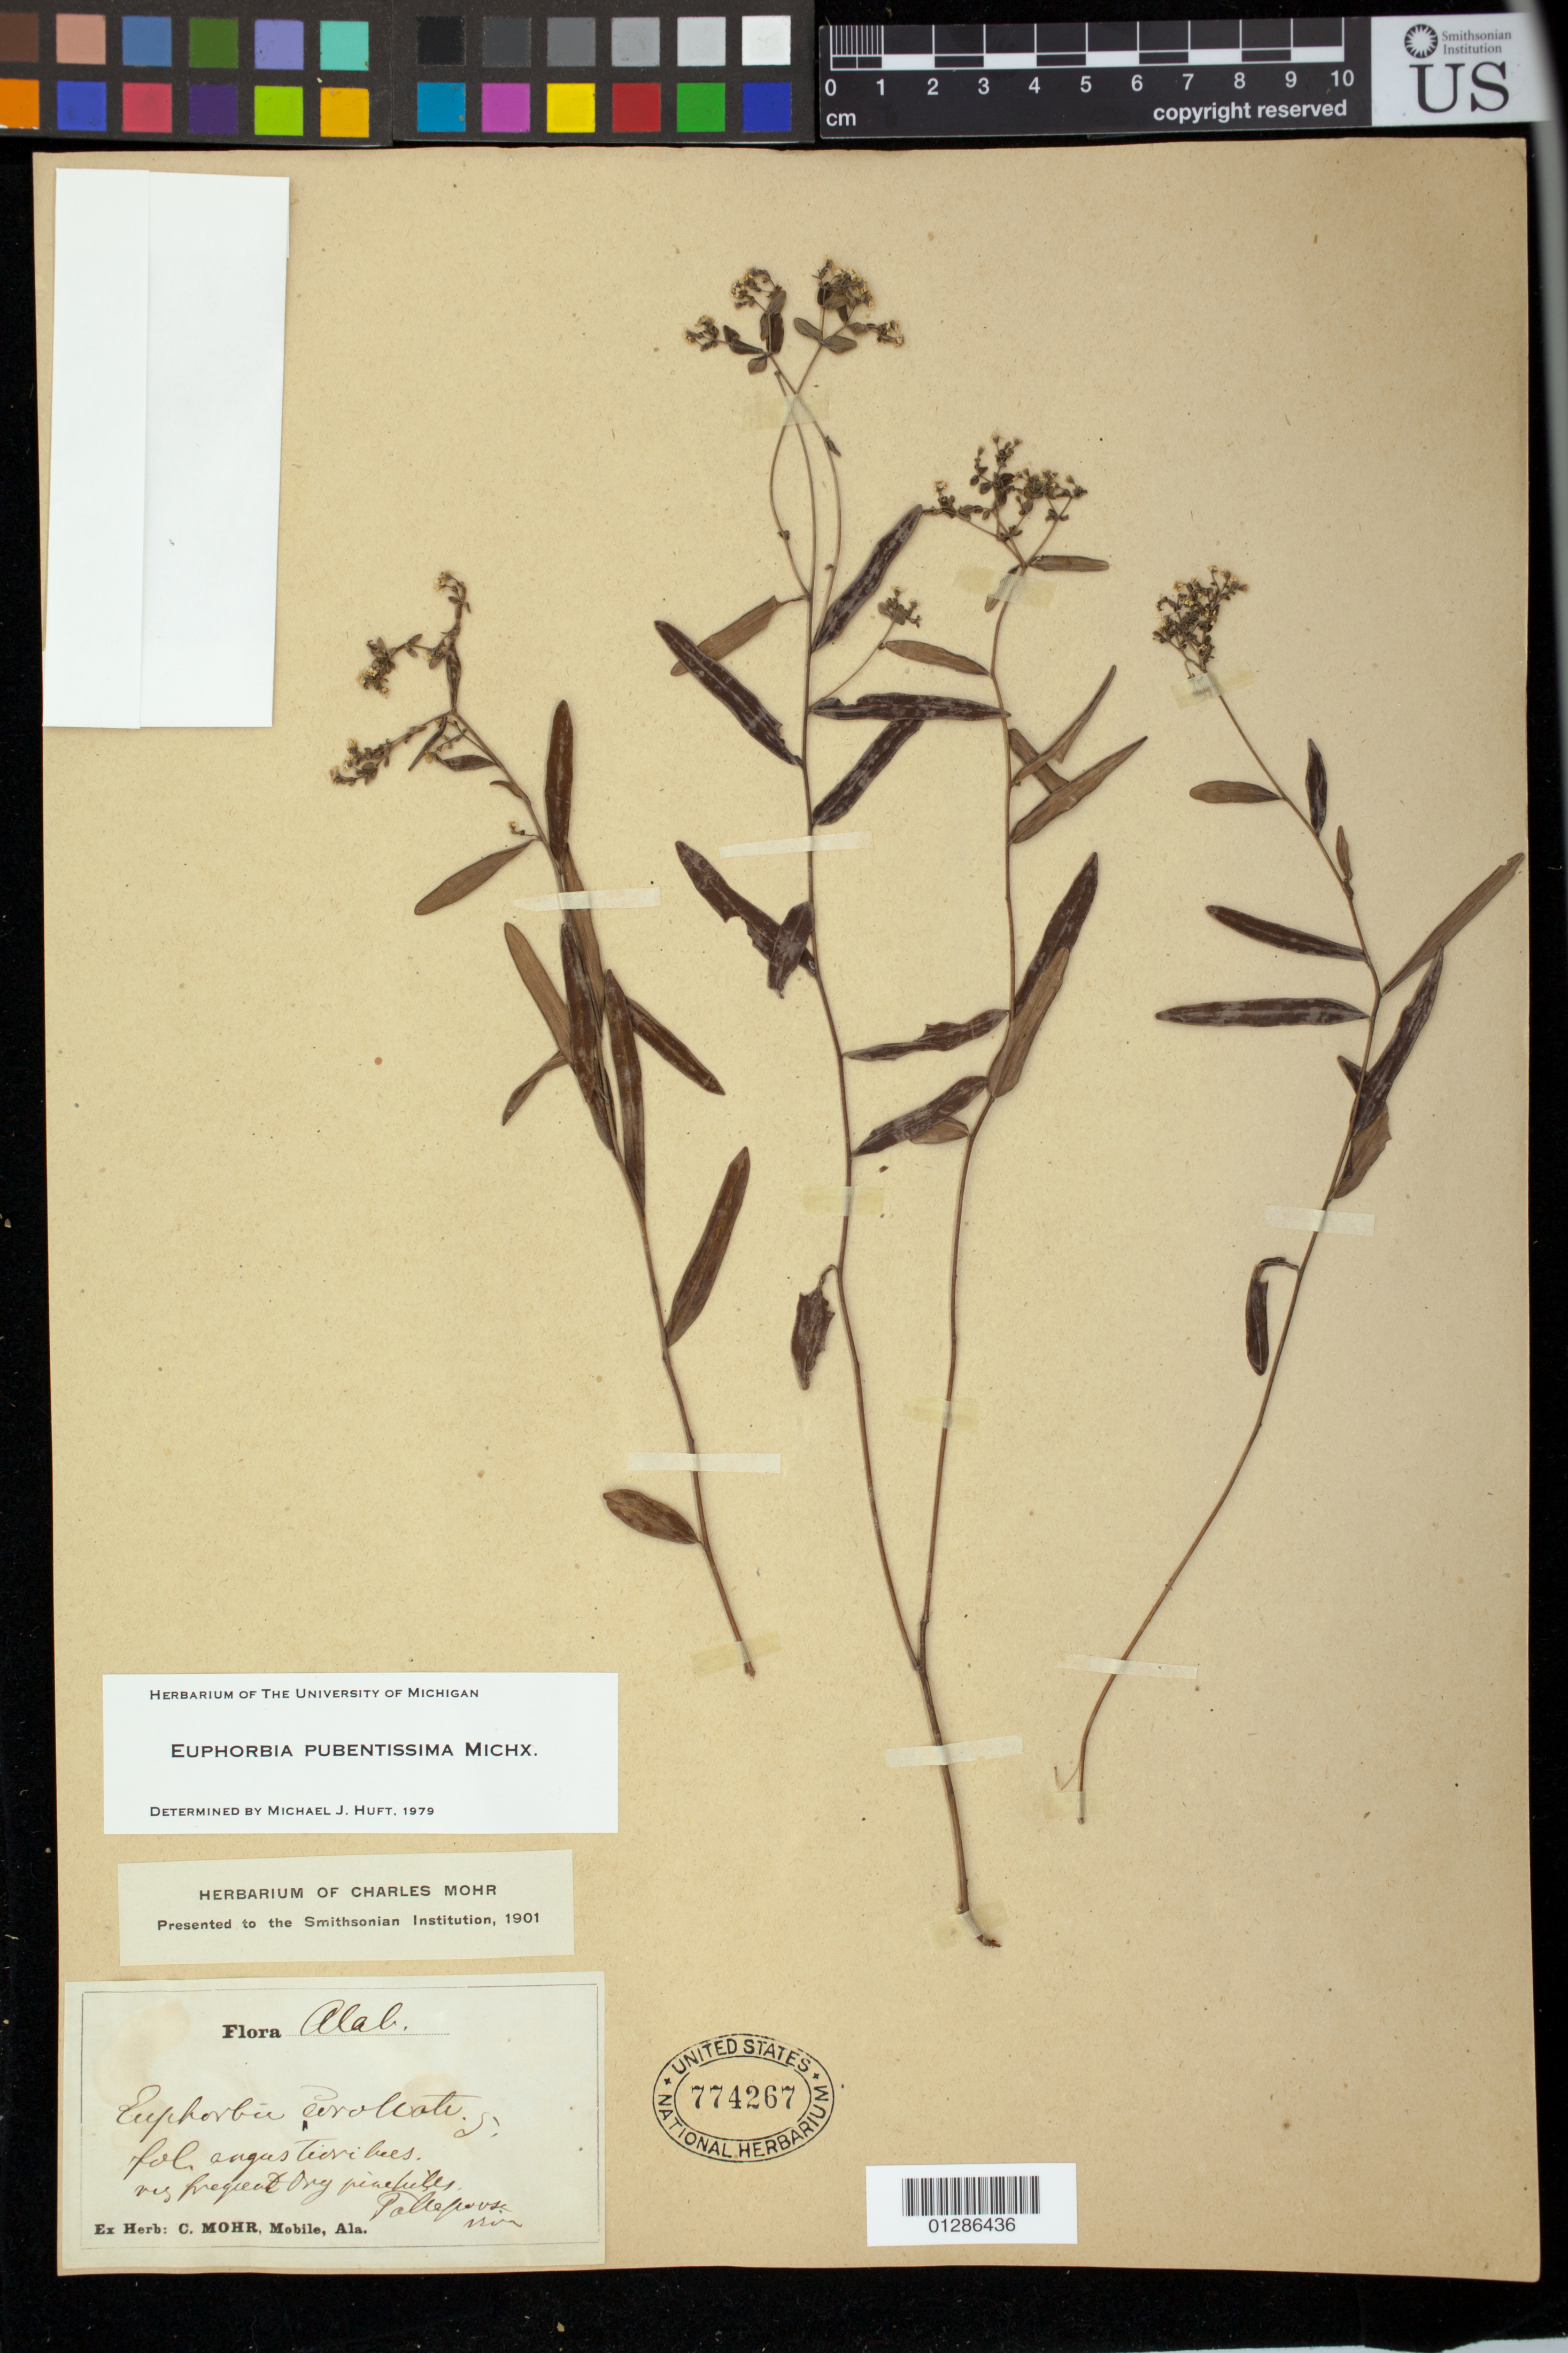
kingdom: Plantae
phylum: Tracheophyta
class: Magnoliopsida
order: Malpighiales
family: Euphorbiaceae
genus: Euphorbia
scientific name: Euphorbia pubentissima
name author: Michx.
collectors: ex herb. C. Mohr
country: United States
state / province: Alabama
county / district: Tallapoosa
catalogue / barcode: US 774267